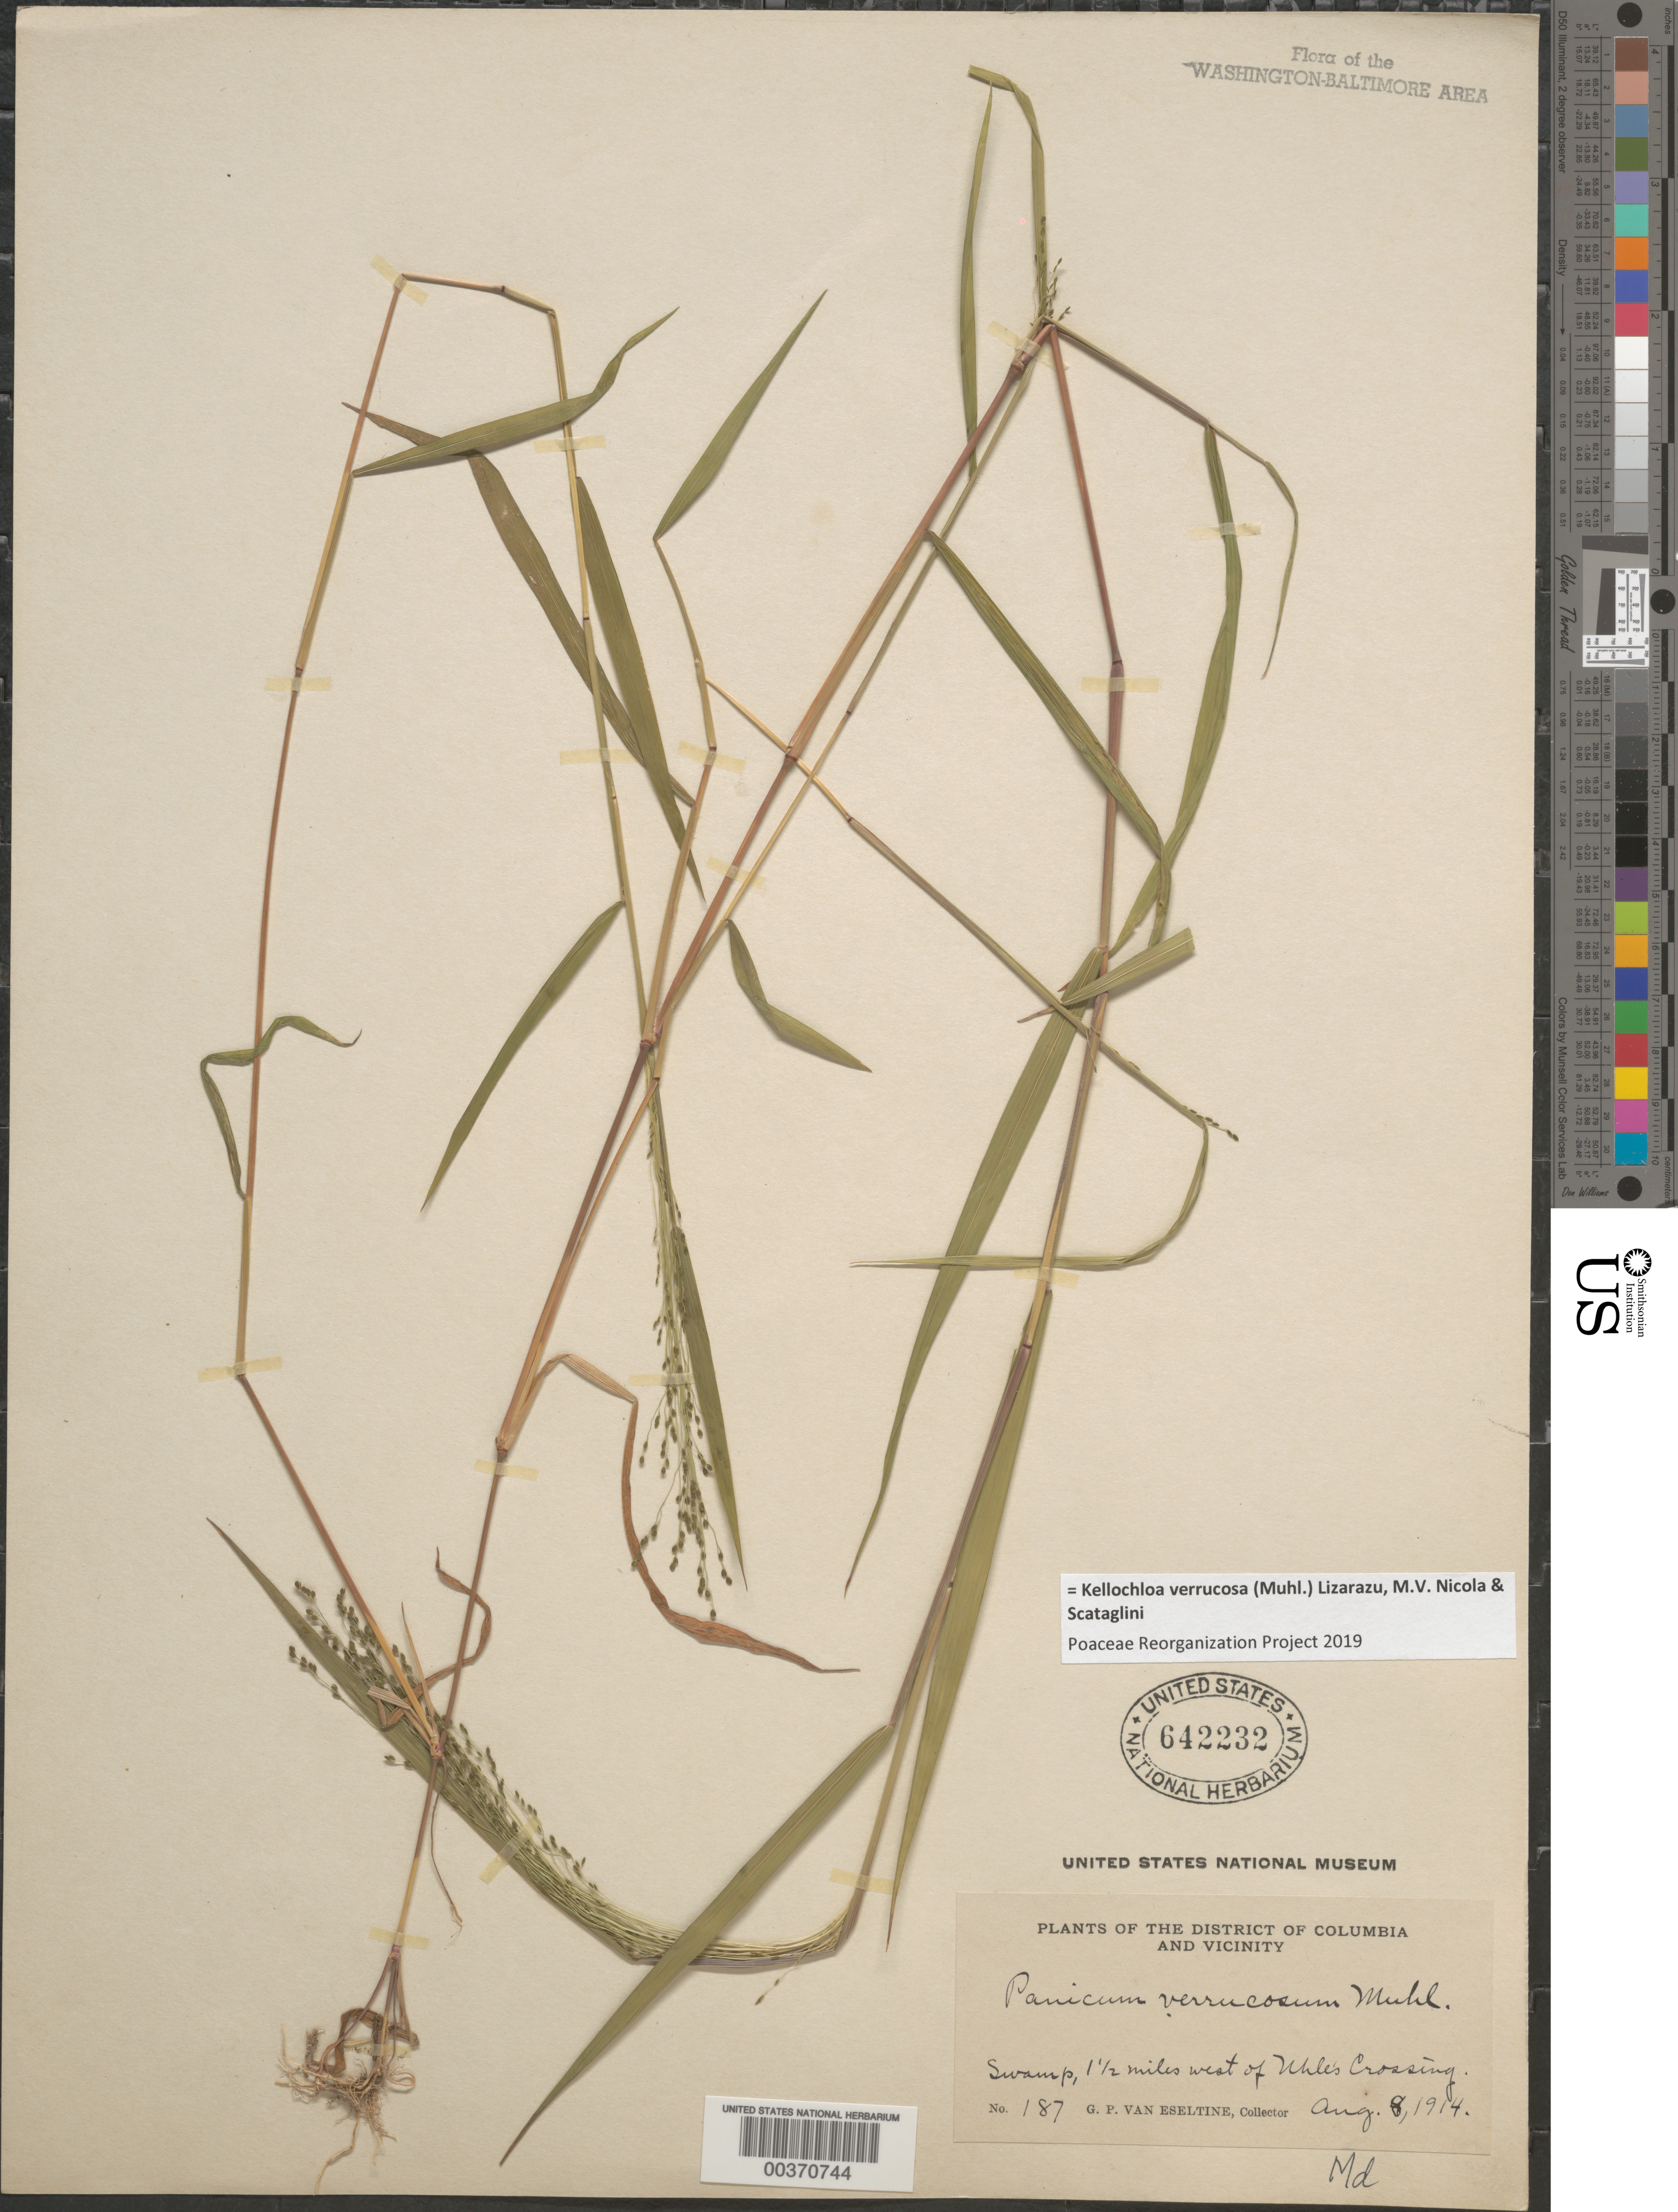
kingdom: Plantae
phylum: Tracheophyta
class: Liliopsida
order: Poales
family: Poaceae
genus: Panicum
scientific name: Panicum verrucosum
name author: Muhl.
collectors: G. P. Van Eseltine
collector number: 187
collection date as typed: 08 Aug 1914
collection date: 1914-08-08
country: United States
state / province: Maryland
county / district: Prince George's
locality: West of Uhles Crossing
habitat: Swamp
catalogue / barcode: US 642232